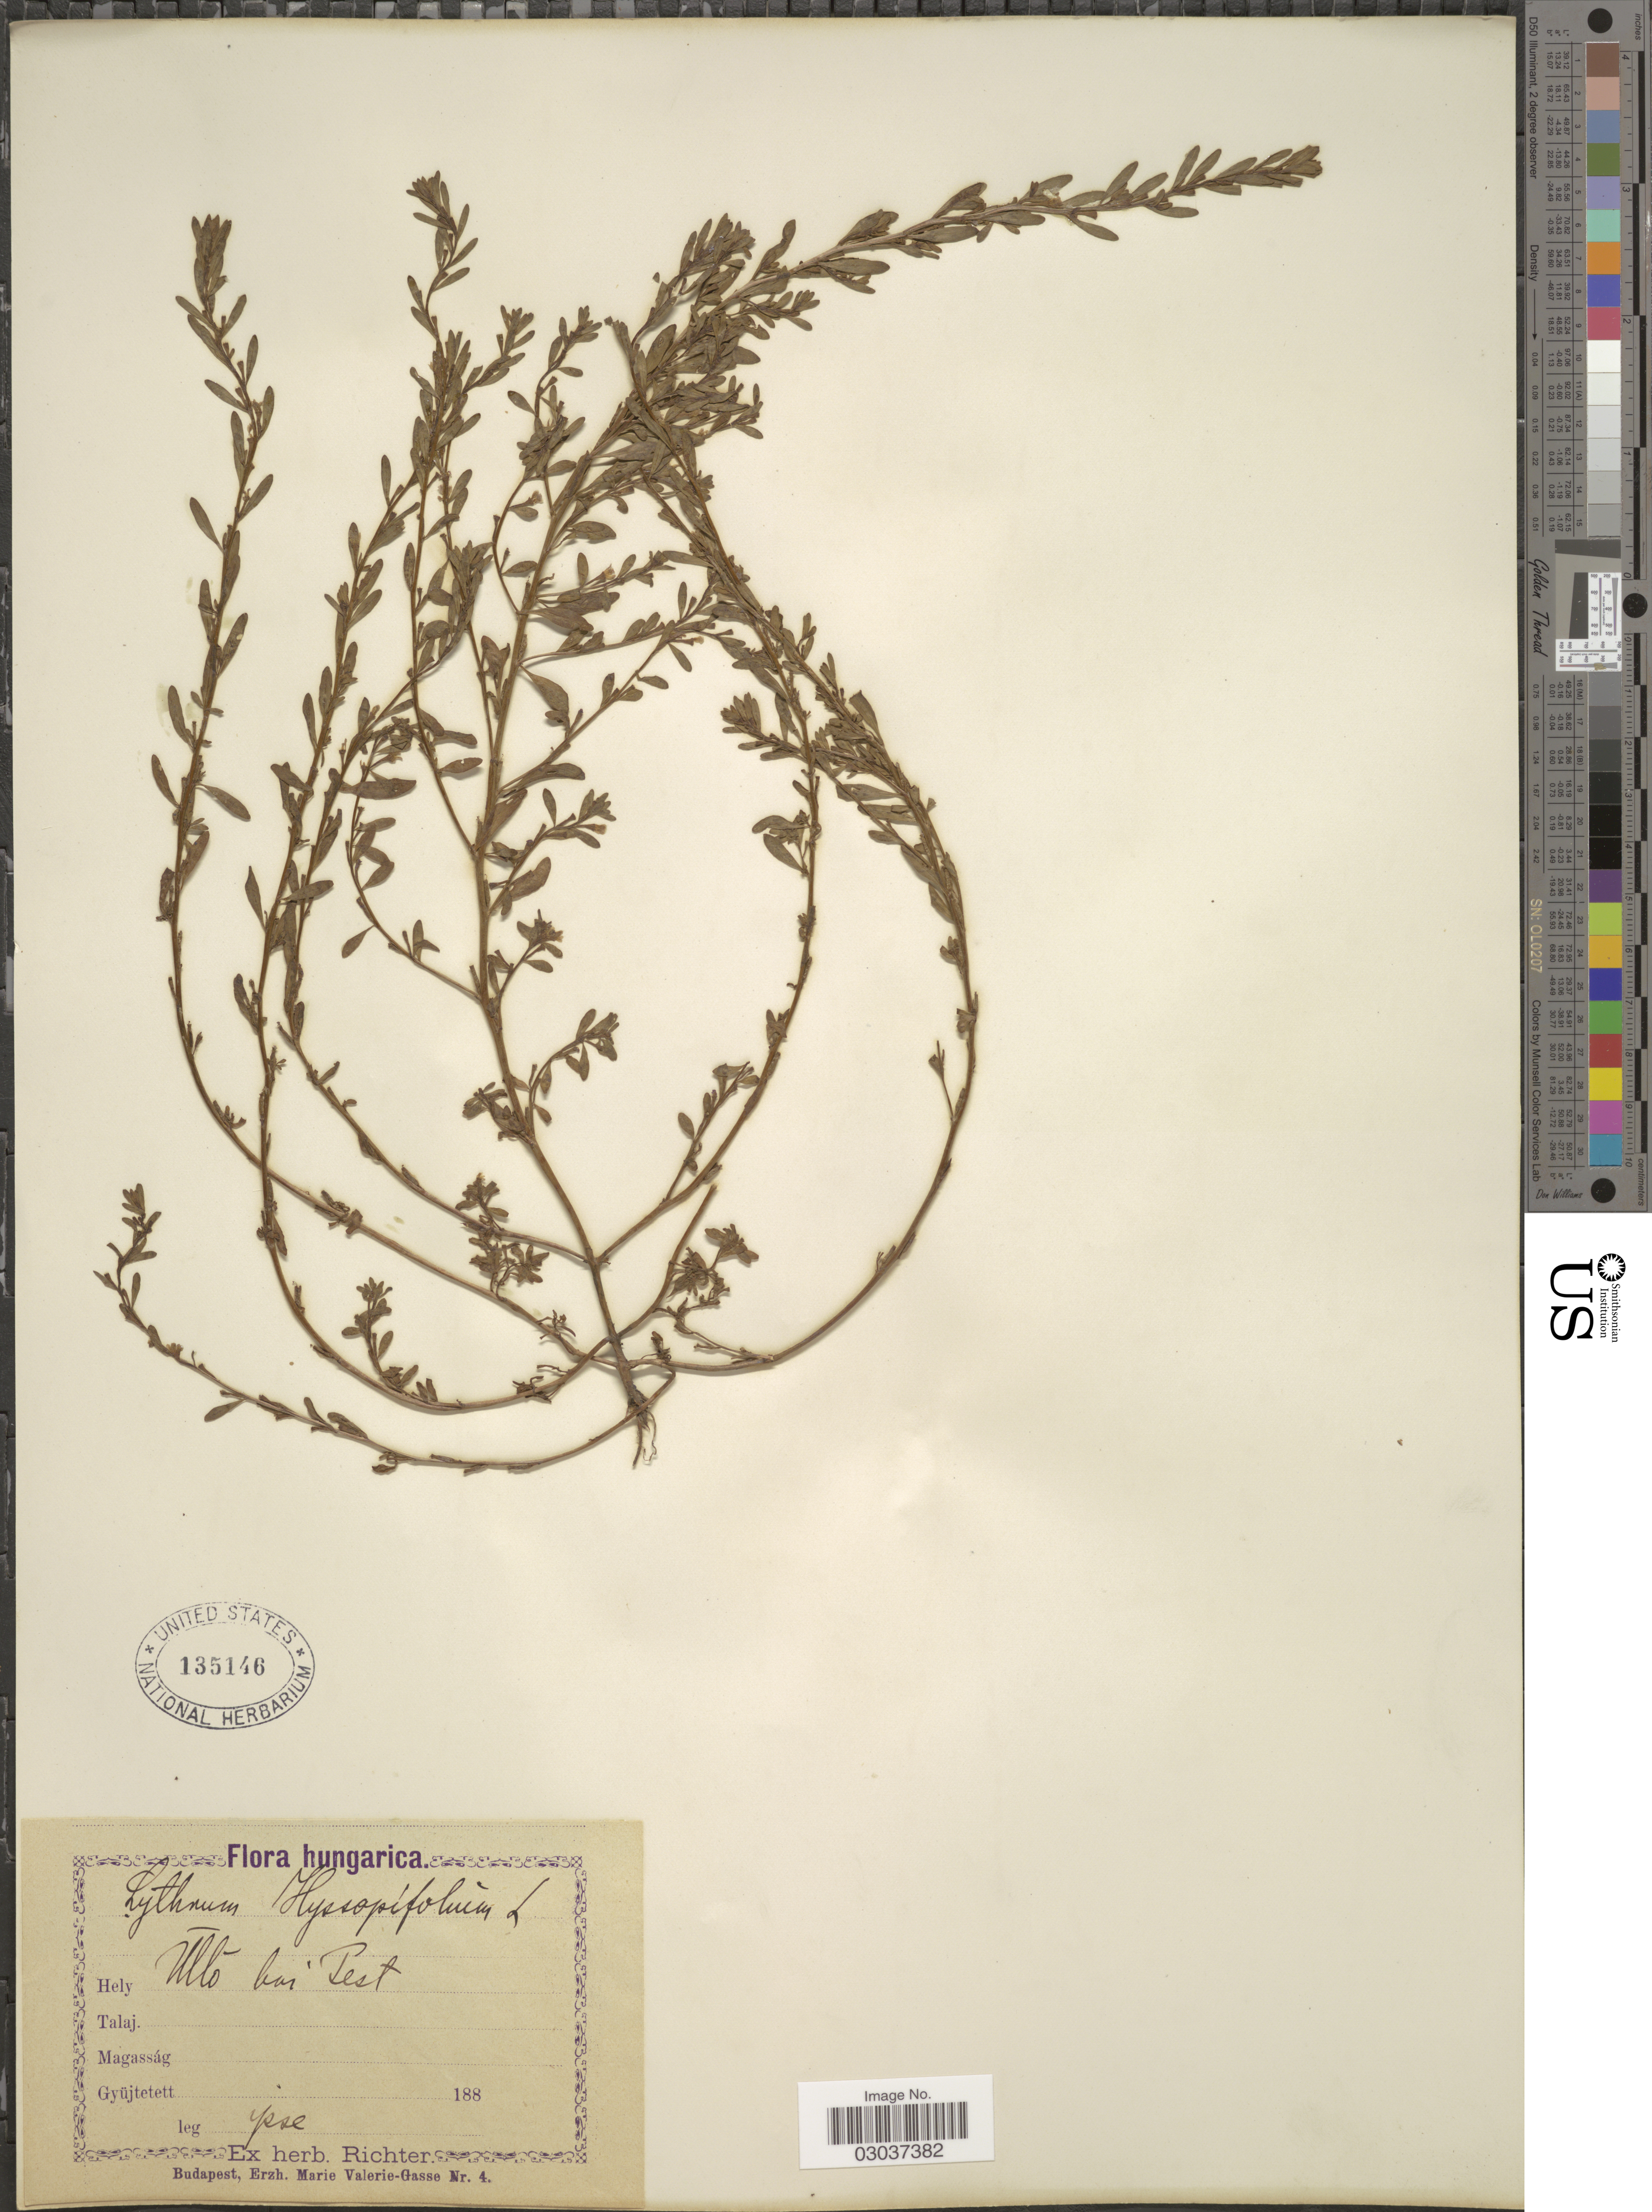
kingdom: Plantae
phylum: Tracheophyta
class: Magnoliopsida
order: Myrtales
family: Lythraceae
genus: Lythrum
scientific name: Lythrum hyssopifolia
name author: L.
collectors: -- Richter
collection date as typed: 188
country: Hungary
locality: Ulto bei Pest.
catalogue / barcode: US 135146